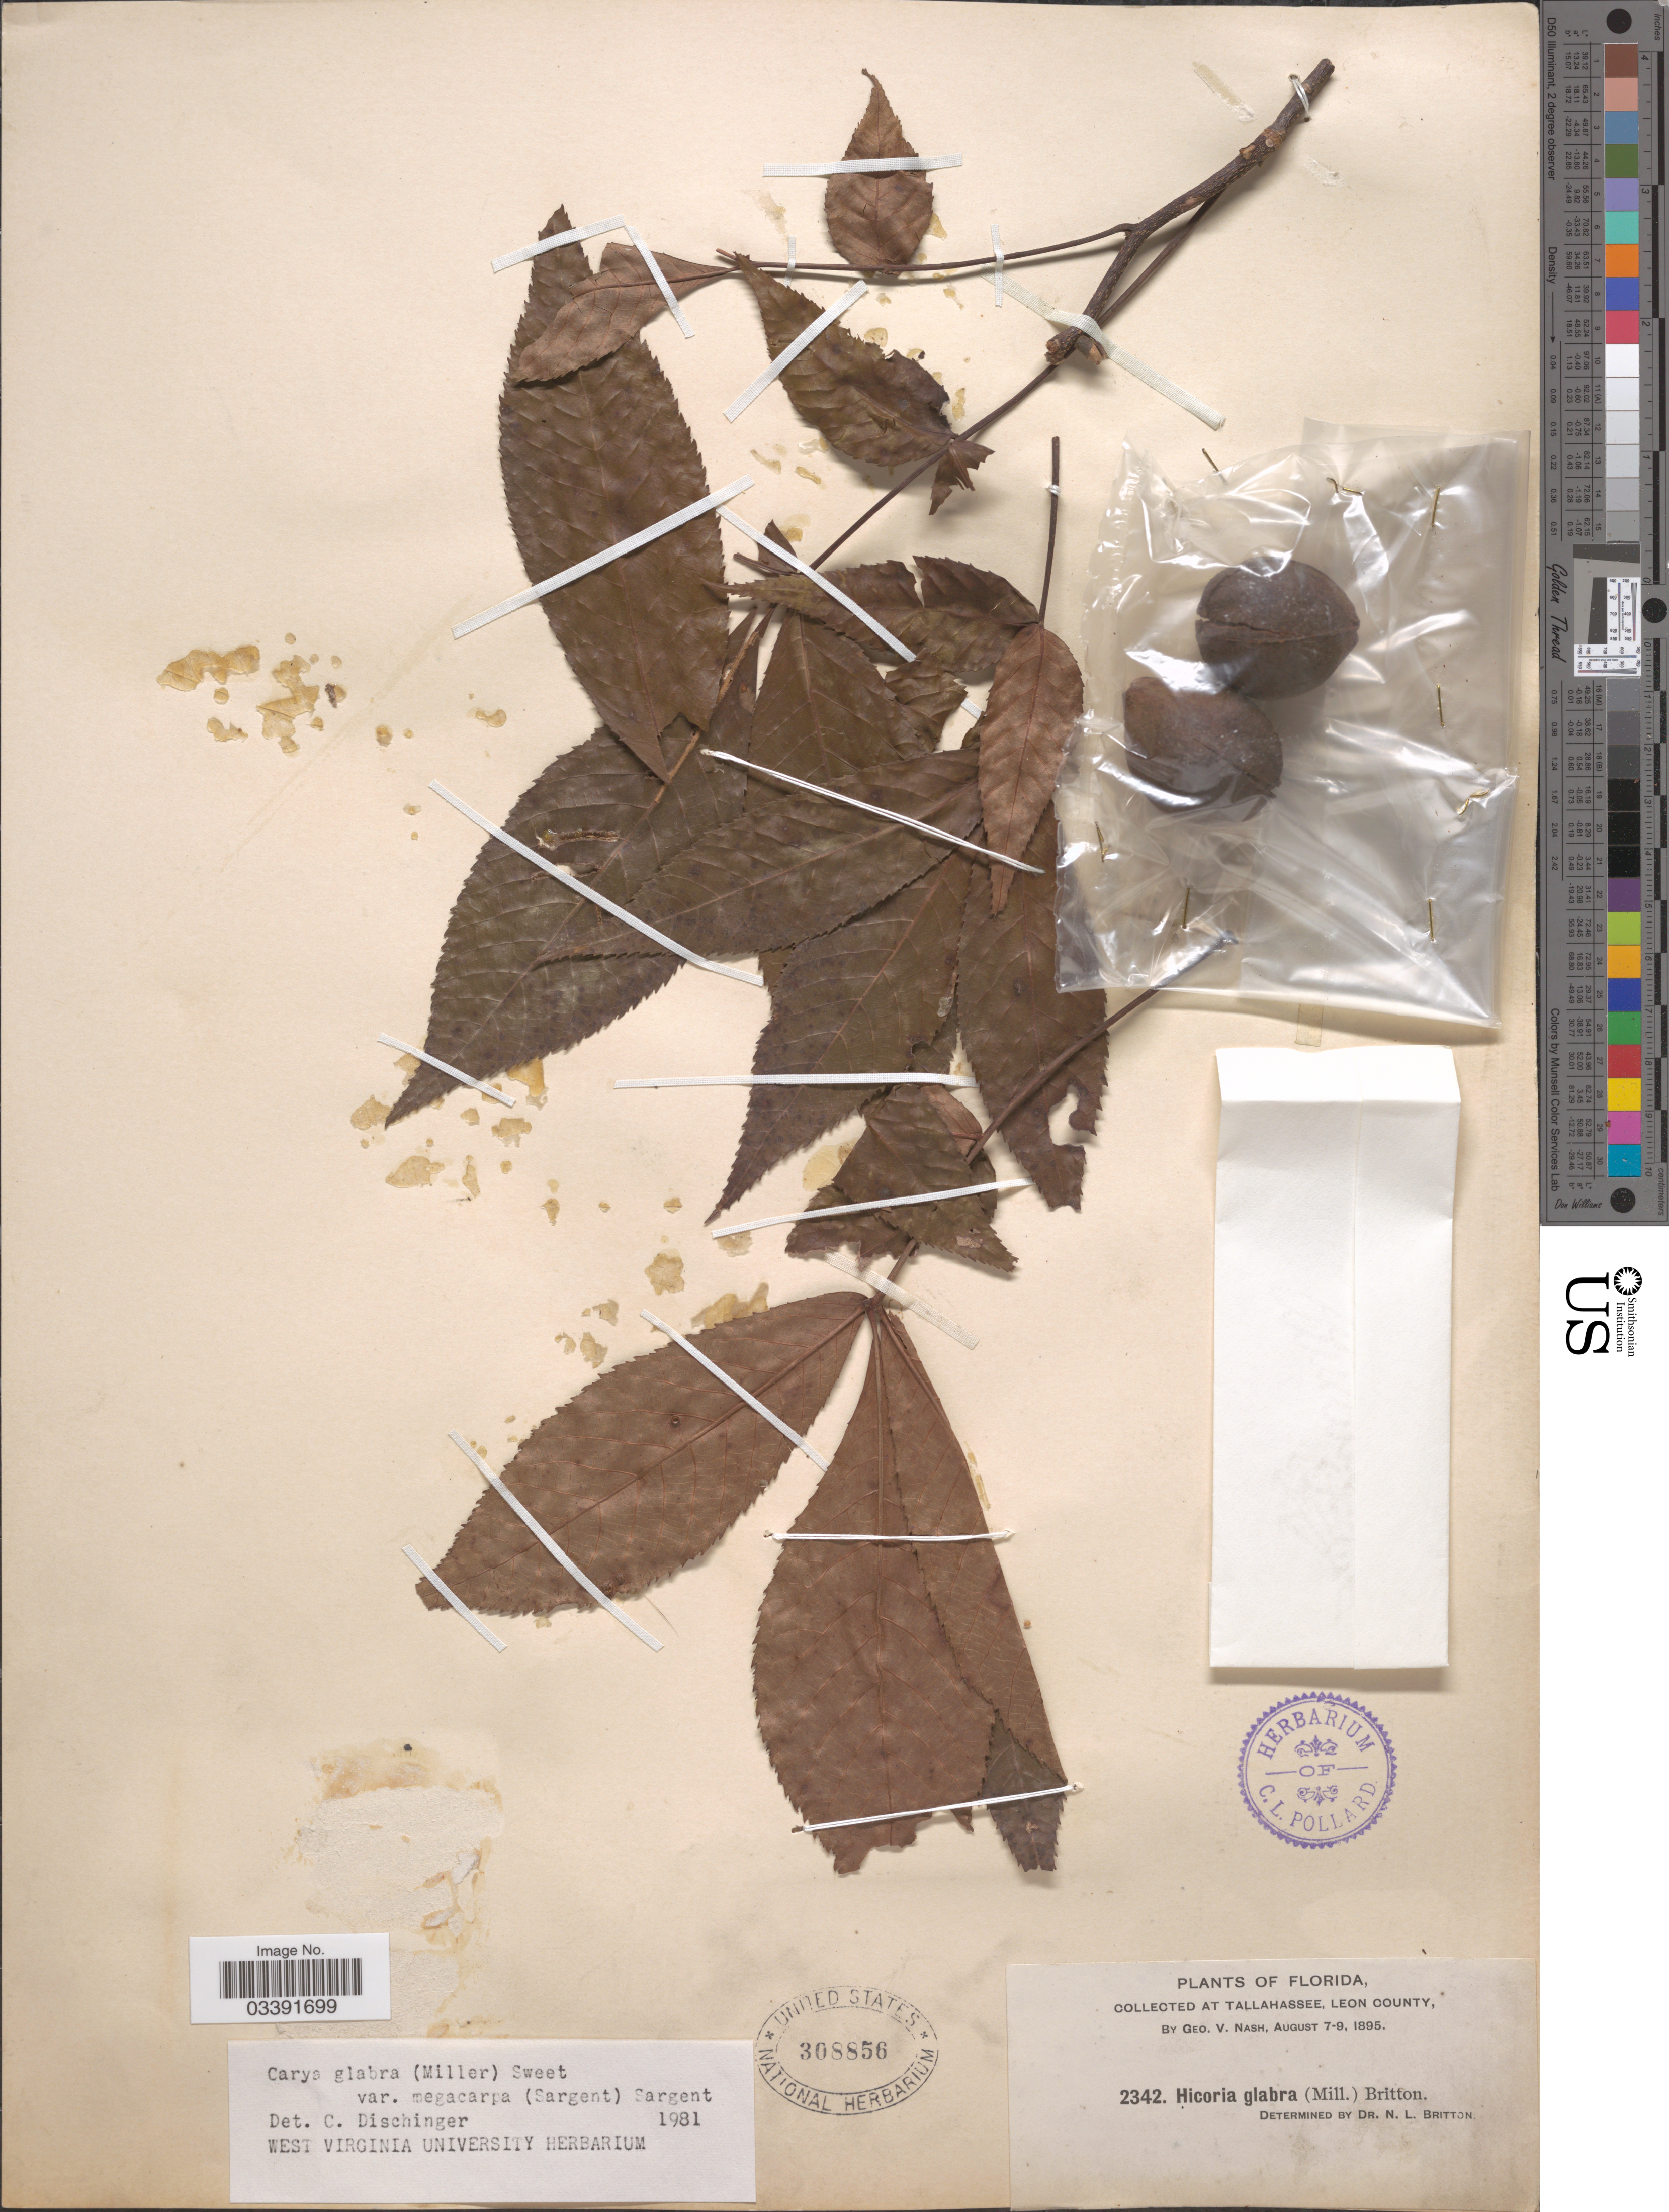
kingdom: Plantae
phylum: Tracheophyta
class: Magnoliopsida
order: Fagales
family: Juglandaceae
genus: Carya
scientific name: Carya glabra var. megacarpa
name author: (Sarg.) Sarg.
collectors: G. V. Nash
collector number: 2342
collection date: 1895-08-07/1895-08-09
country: United States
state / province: Florida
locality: Tallahassee, Leon County.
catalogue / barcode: US 308856